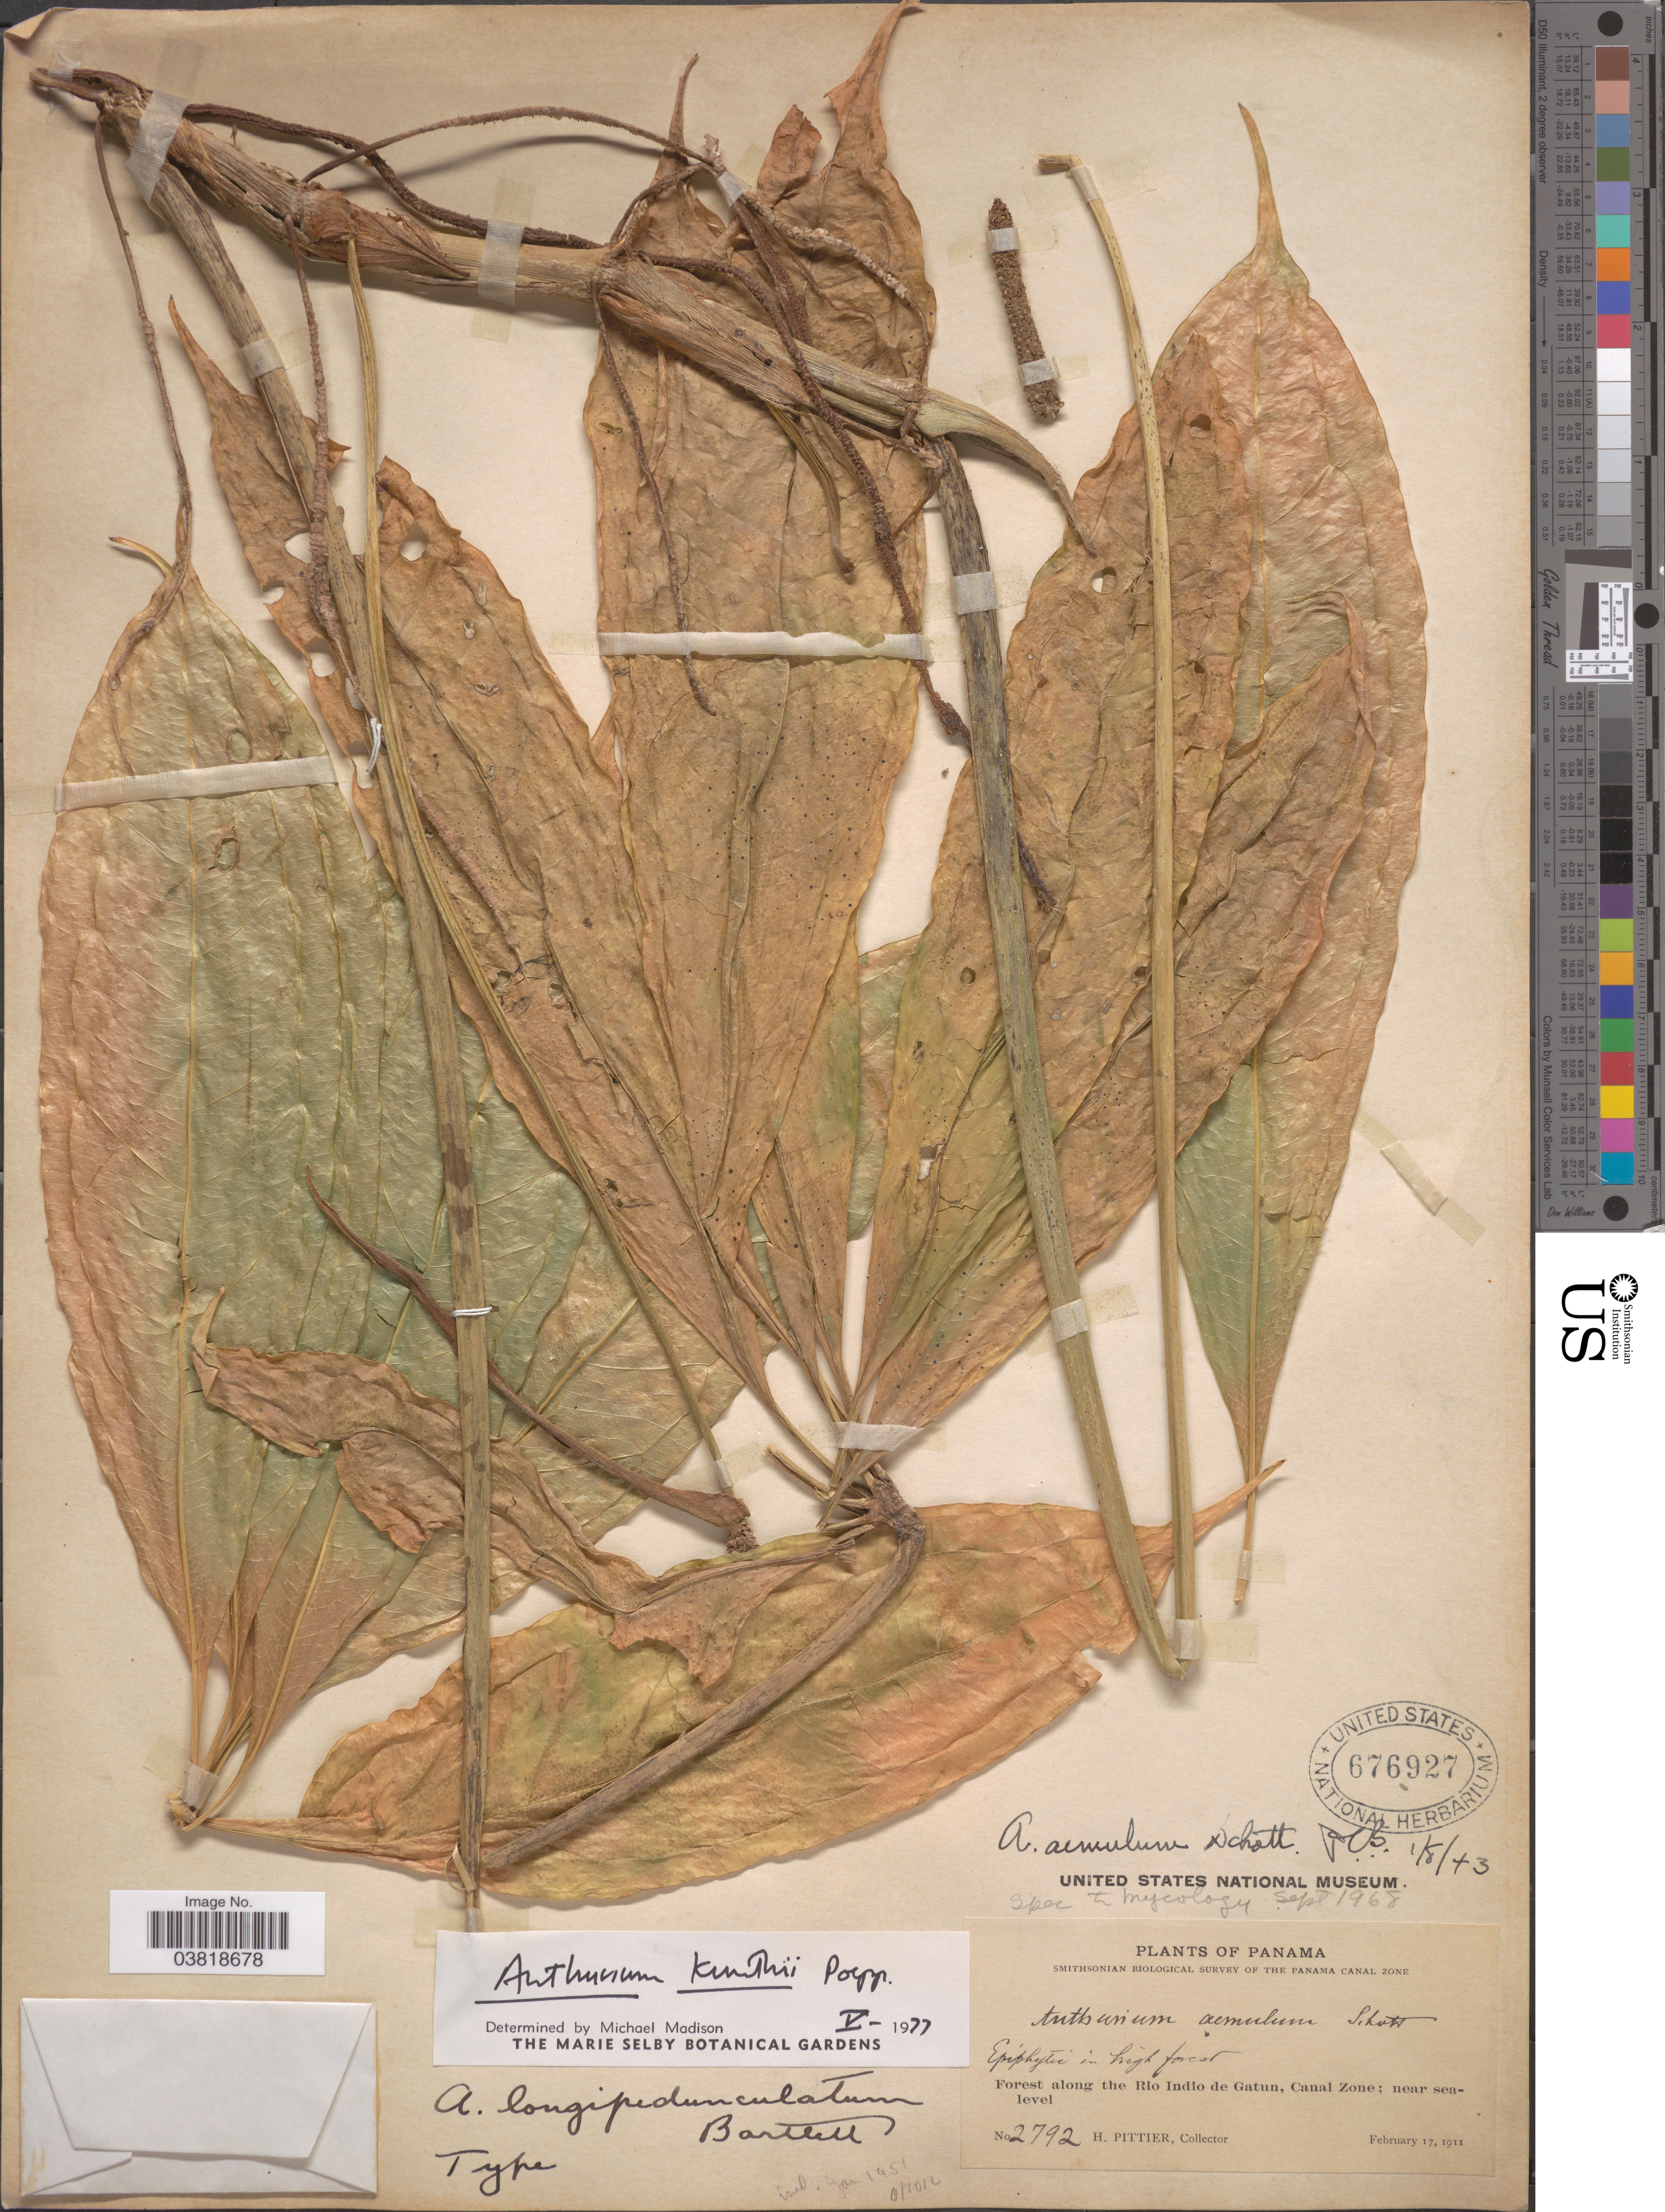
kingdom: Plantae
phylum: Tracheophyta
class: Liliopsida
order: Alismatales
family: Araceae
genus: Anthurium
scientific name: Anthurium kunthii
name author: Poepp.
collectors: H. F. Pittier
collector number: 2792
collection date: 1911-02-17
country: Panama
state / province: Colón / Panamá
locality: Panama Canal Zone. Forest along the Rio Indio de Gatun, Canal Zone.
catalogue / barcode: US 676927